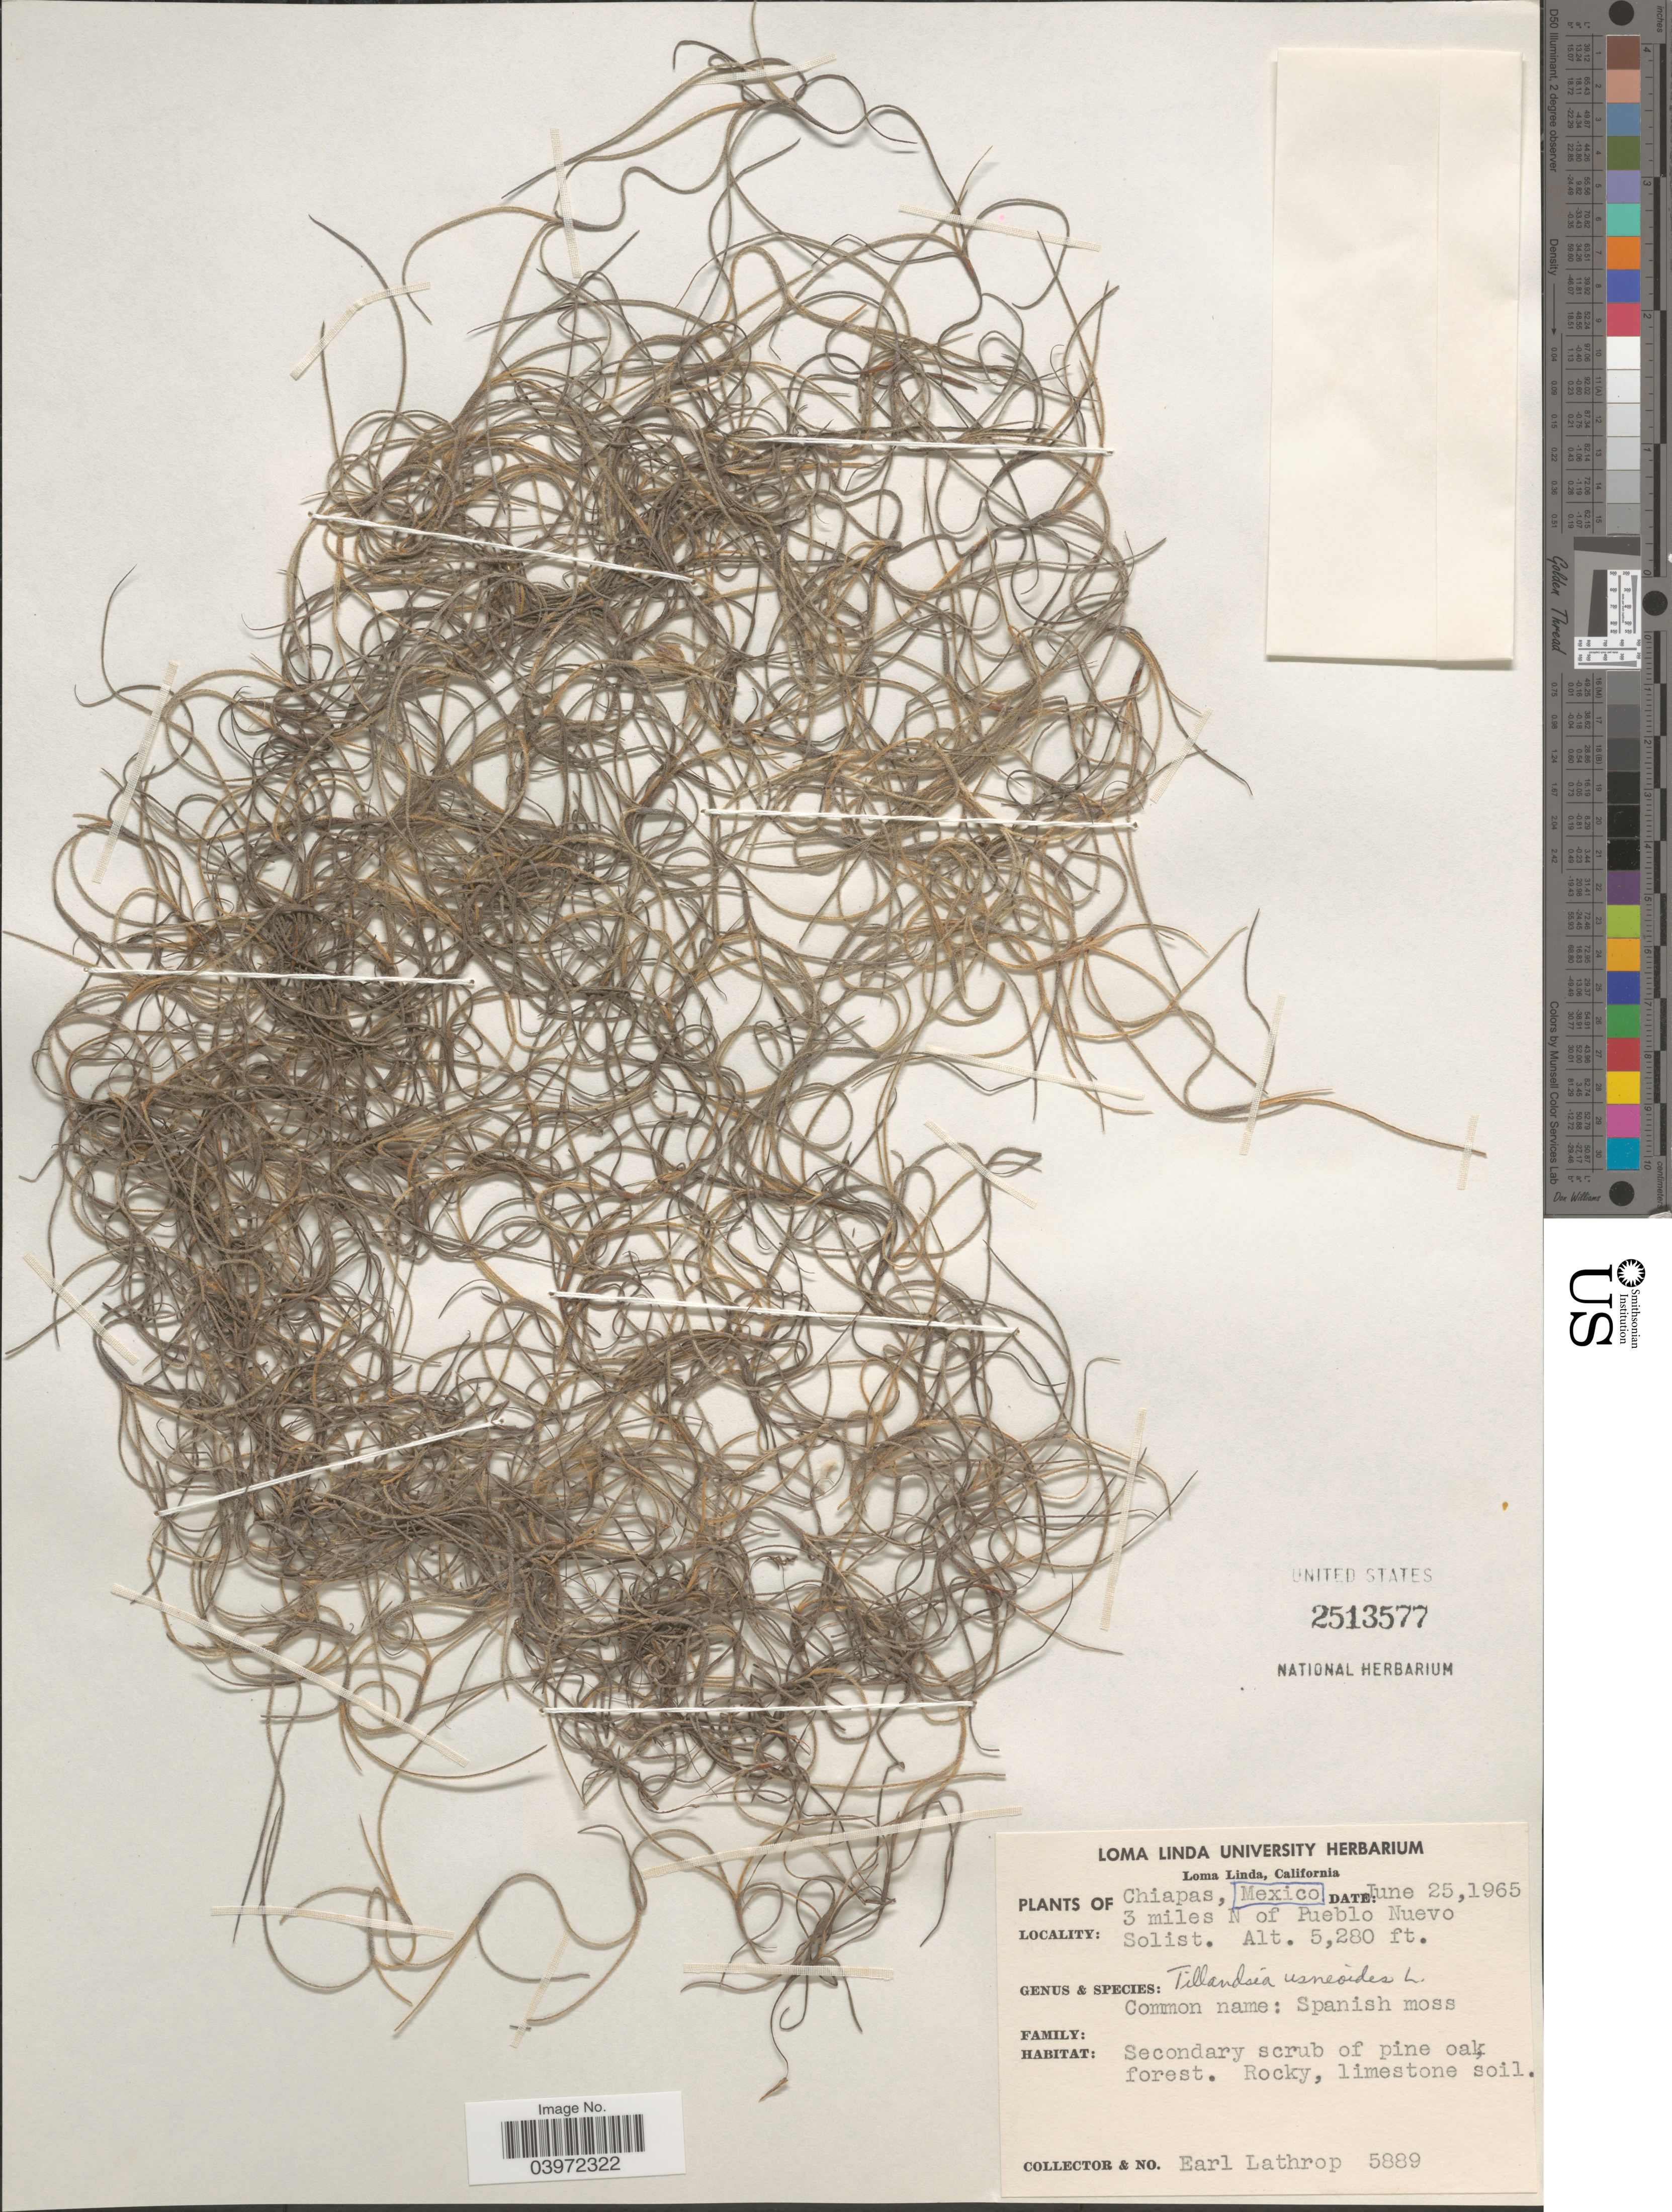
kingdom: Plantae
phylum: Tracheophyta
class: Liliopsida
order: Poales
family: Bromeliaceae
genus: Tillandsia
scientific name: Tillandsia usneoides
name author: (L.) L.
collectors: E. W. Lathrop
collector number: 5889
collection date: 1965-06-25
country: Mexico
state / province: Chiapas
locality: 3 miles N of Pueblo Nuevo. Solist.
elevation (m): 1609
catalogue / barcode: US 2513577